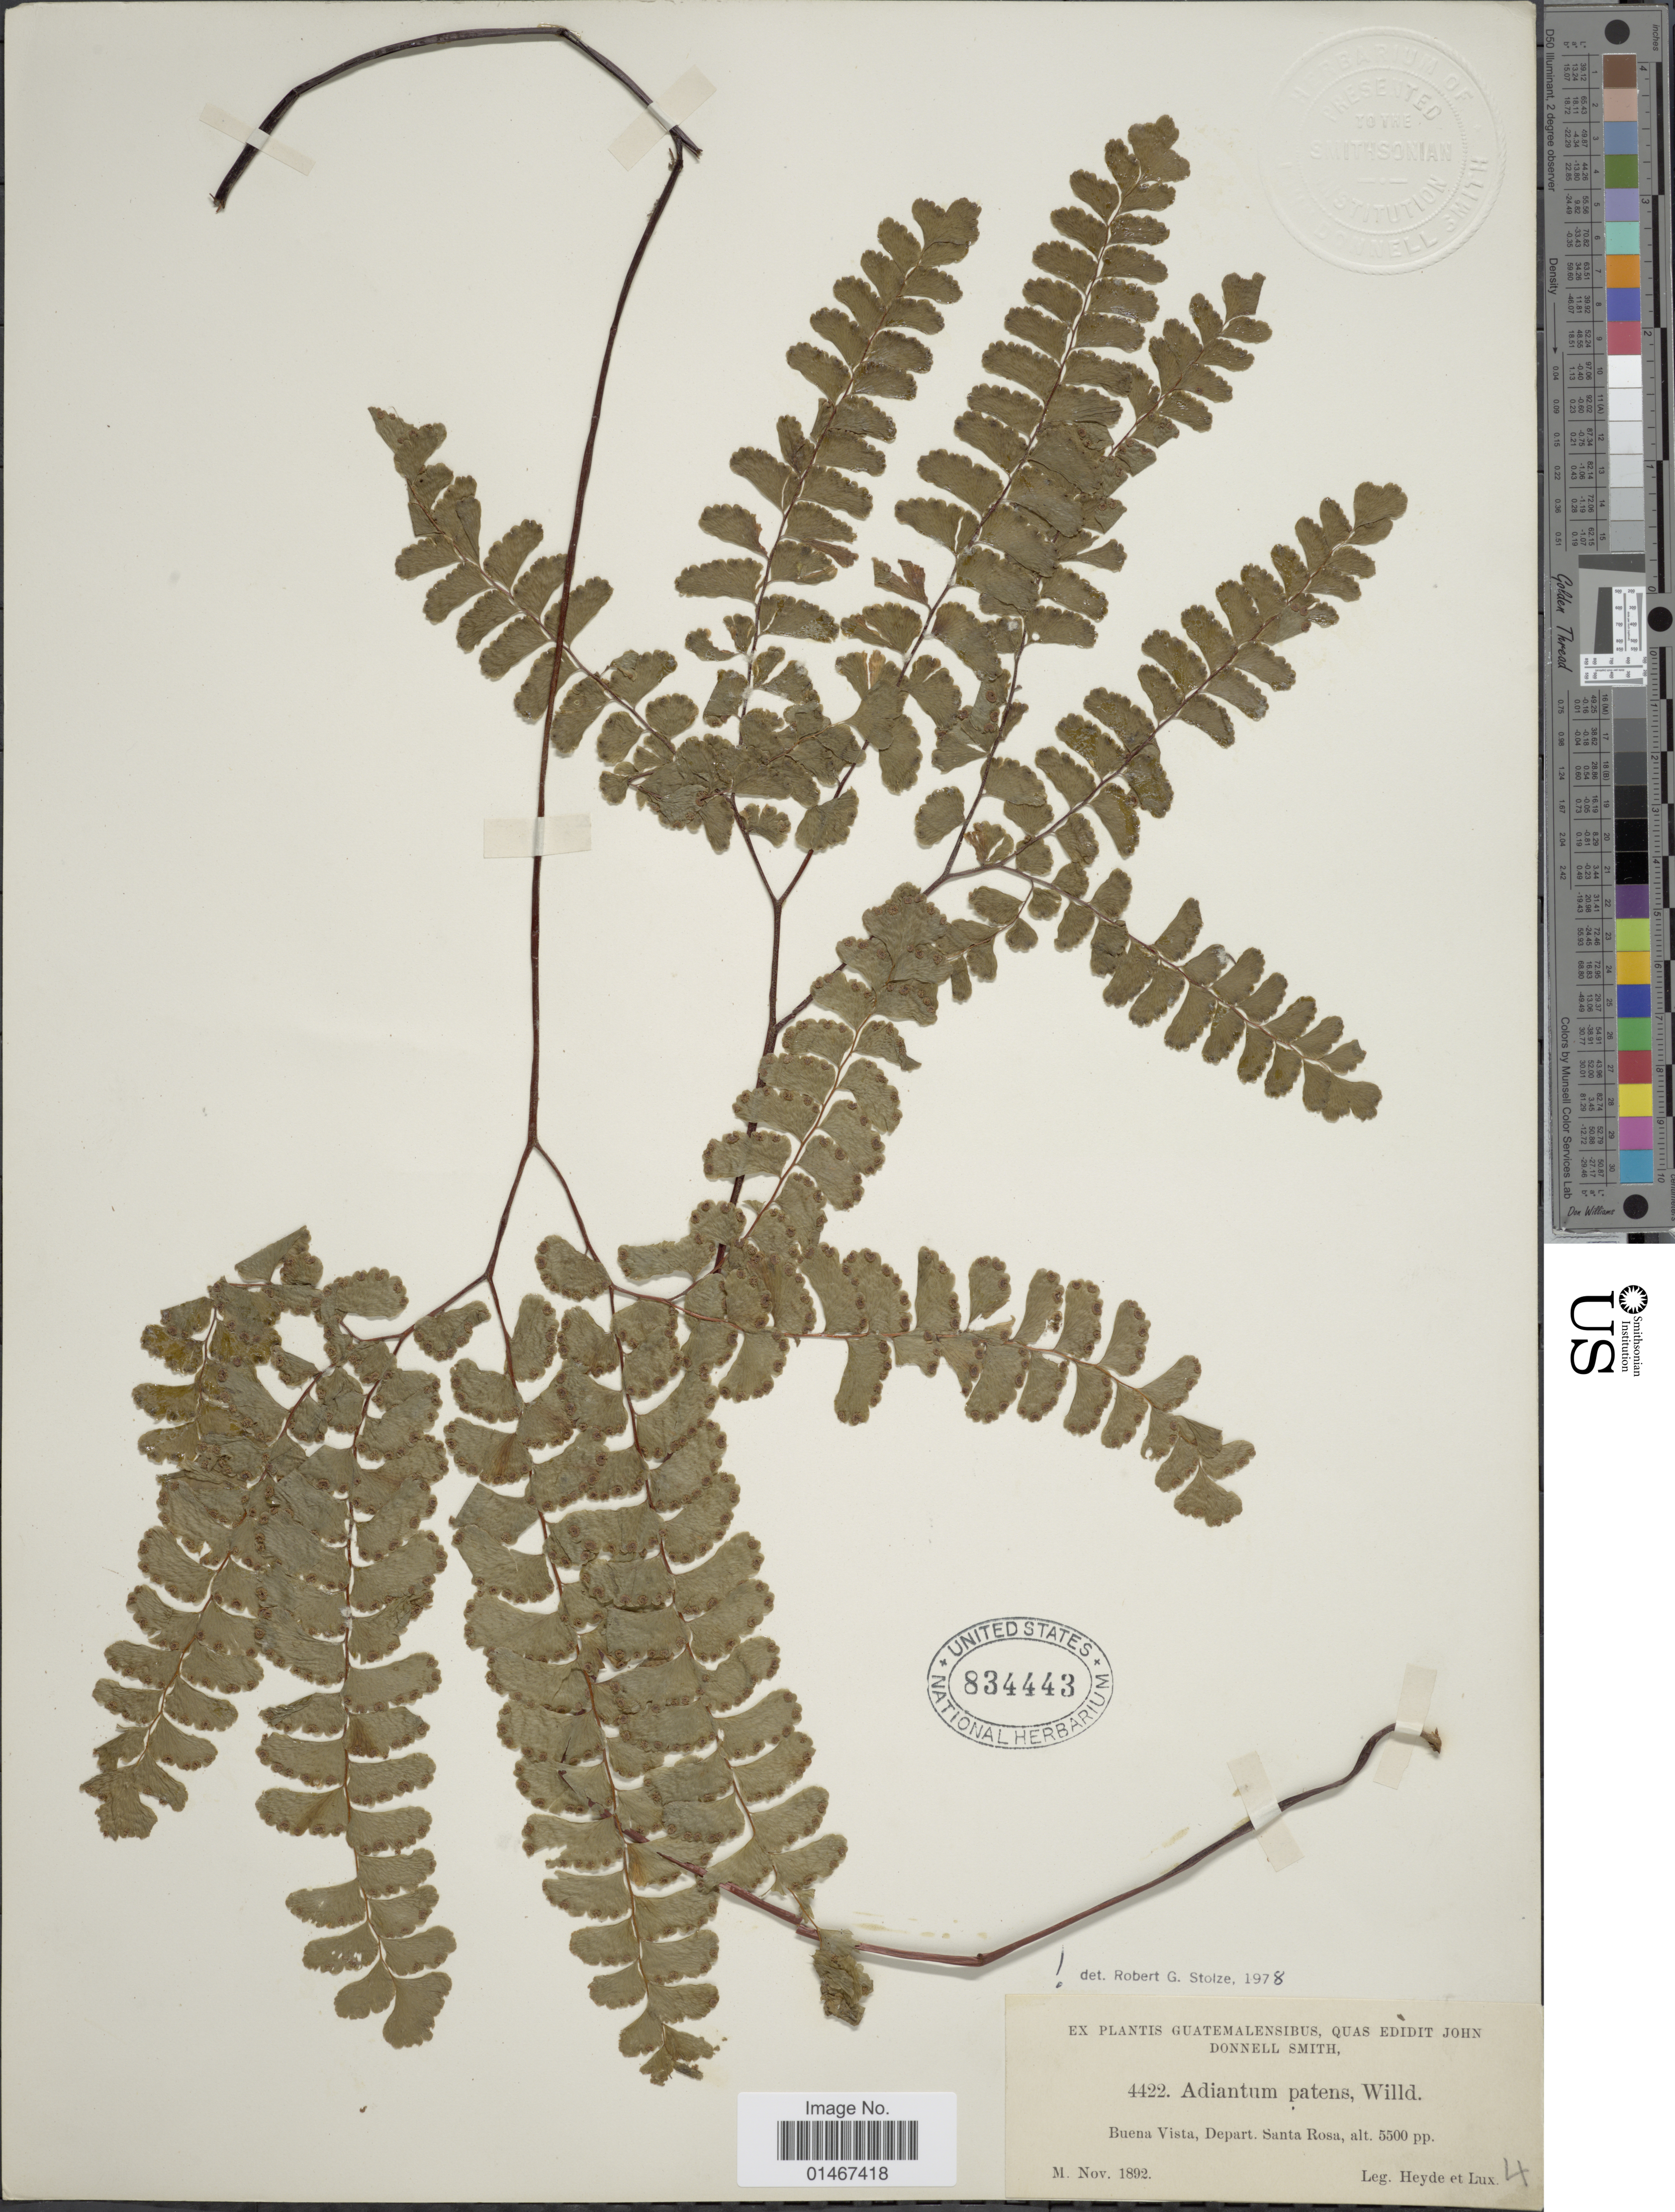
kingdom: Plantae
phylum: Tracheophyta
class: Polypodiopsida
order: Polypodiales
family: Pteridaceae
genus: Adiantum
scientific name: Adiantum patens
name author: Willd.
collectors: Heyde & Lux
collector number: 4422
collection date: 1892-11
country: Guatemala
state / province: Santa Rosa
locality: Buena Vista, Depart. Santa Rosa.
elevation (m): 1676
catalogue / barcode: US 834443